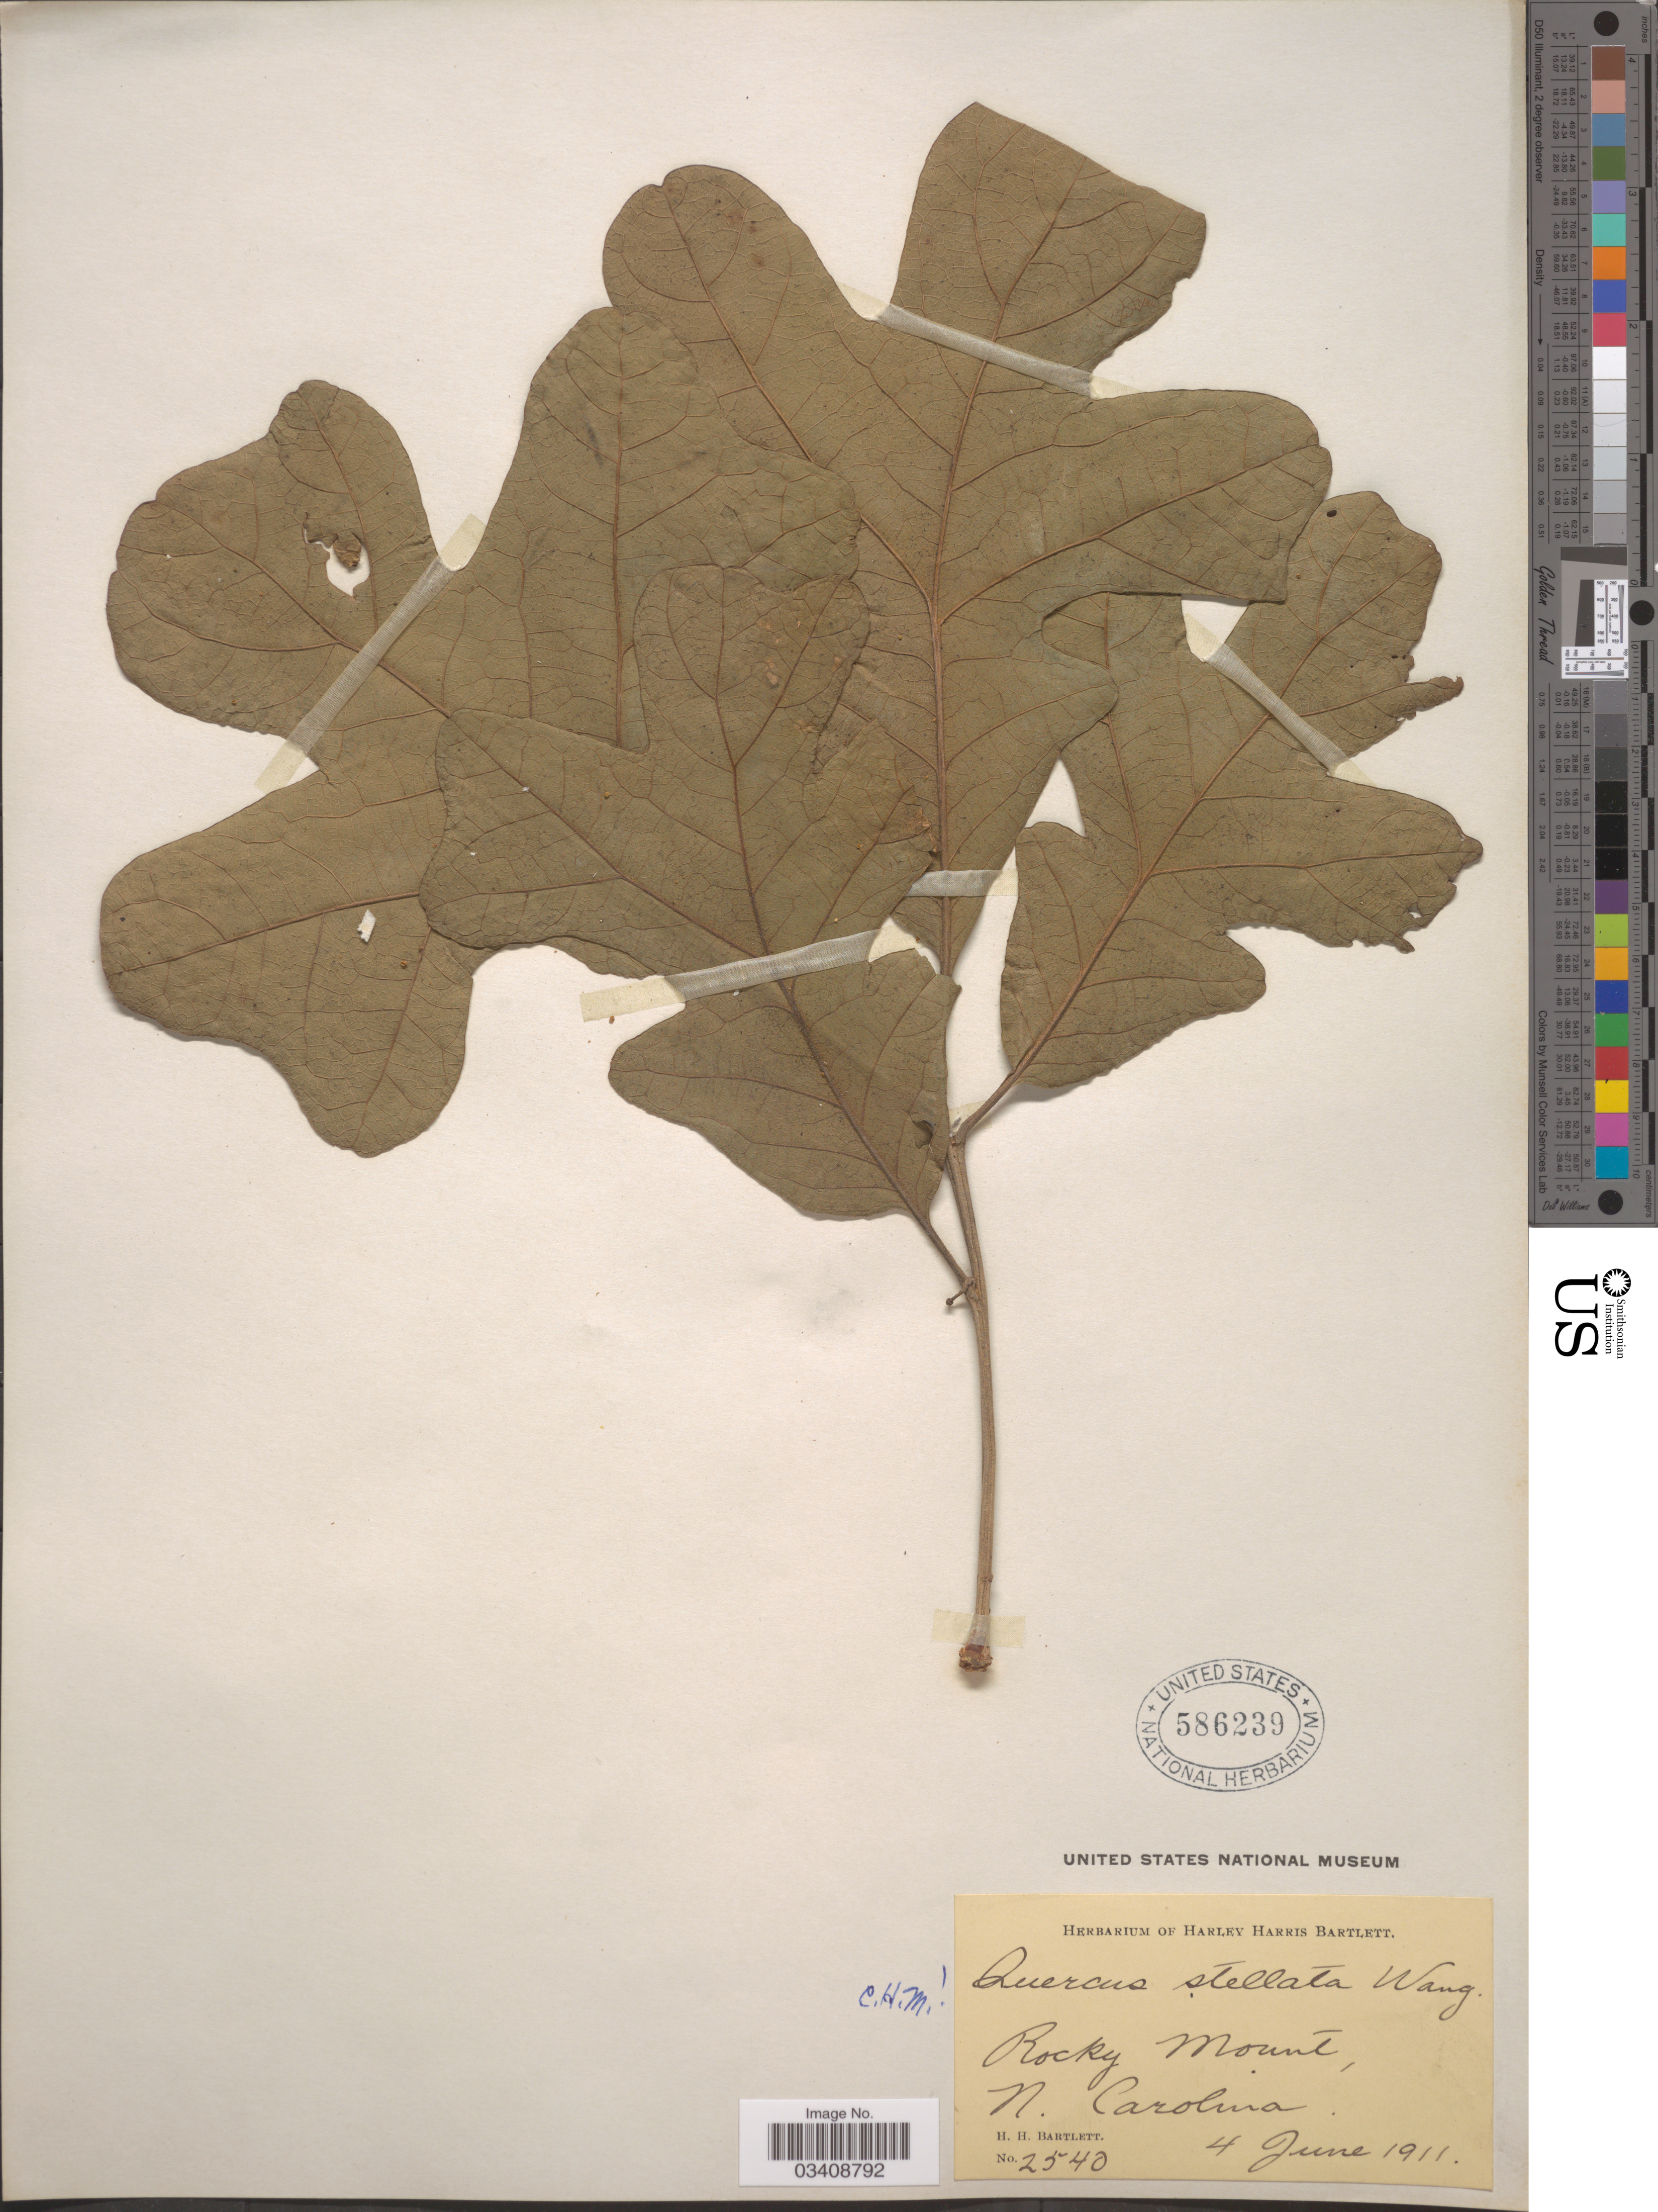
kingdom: Plantae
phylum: Tracheophyta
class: Magnoliopsida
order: Fagales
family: Fagaceae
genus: Quercus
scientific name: Quercus stellata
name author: Wangenh.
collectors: H. H. Bartlett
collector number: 2540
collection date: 1911-06-04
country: United States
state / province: North Carolina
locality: Rocky Mount.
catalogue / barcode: US 586239